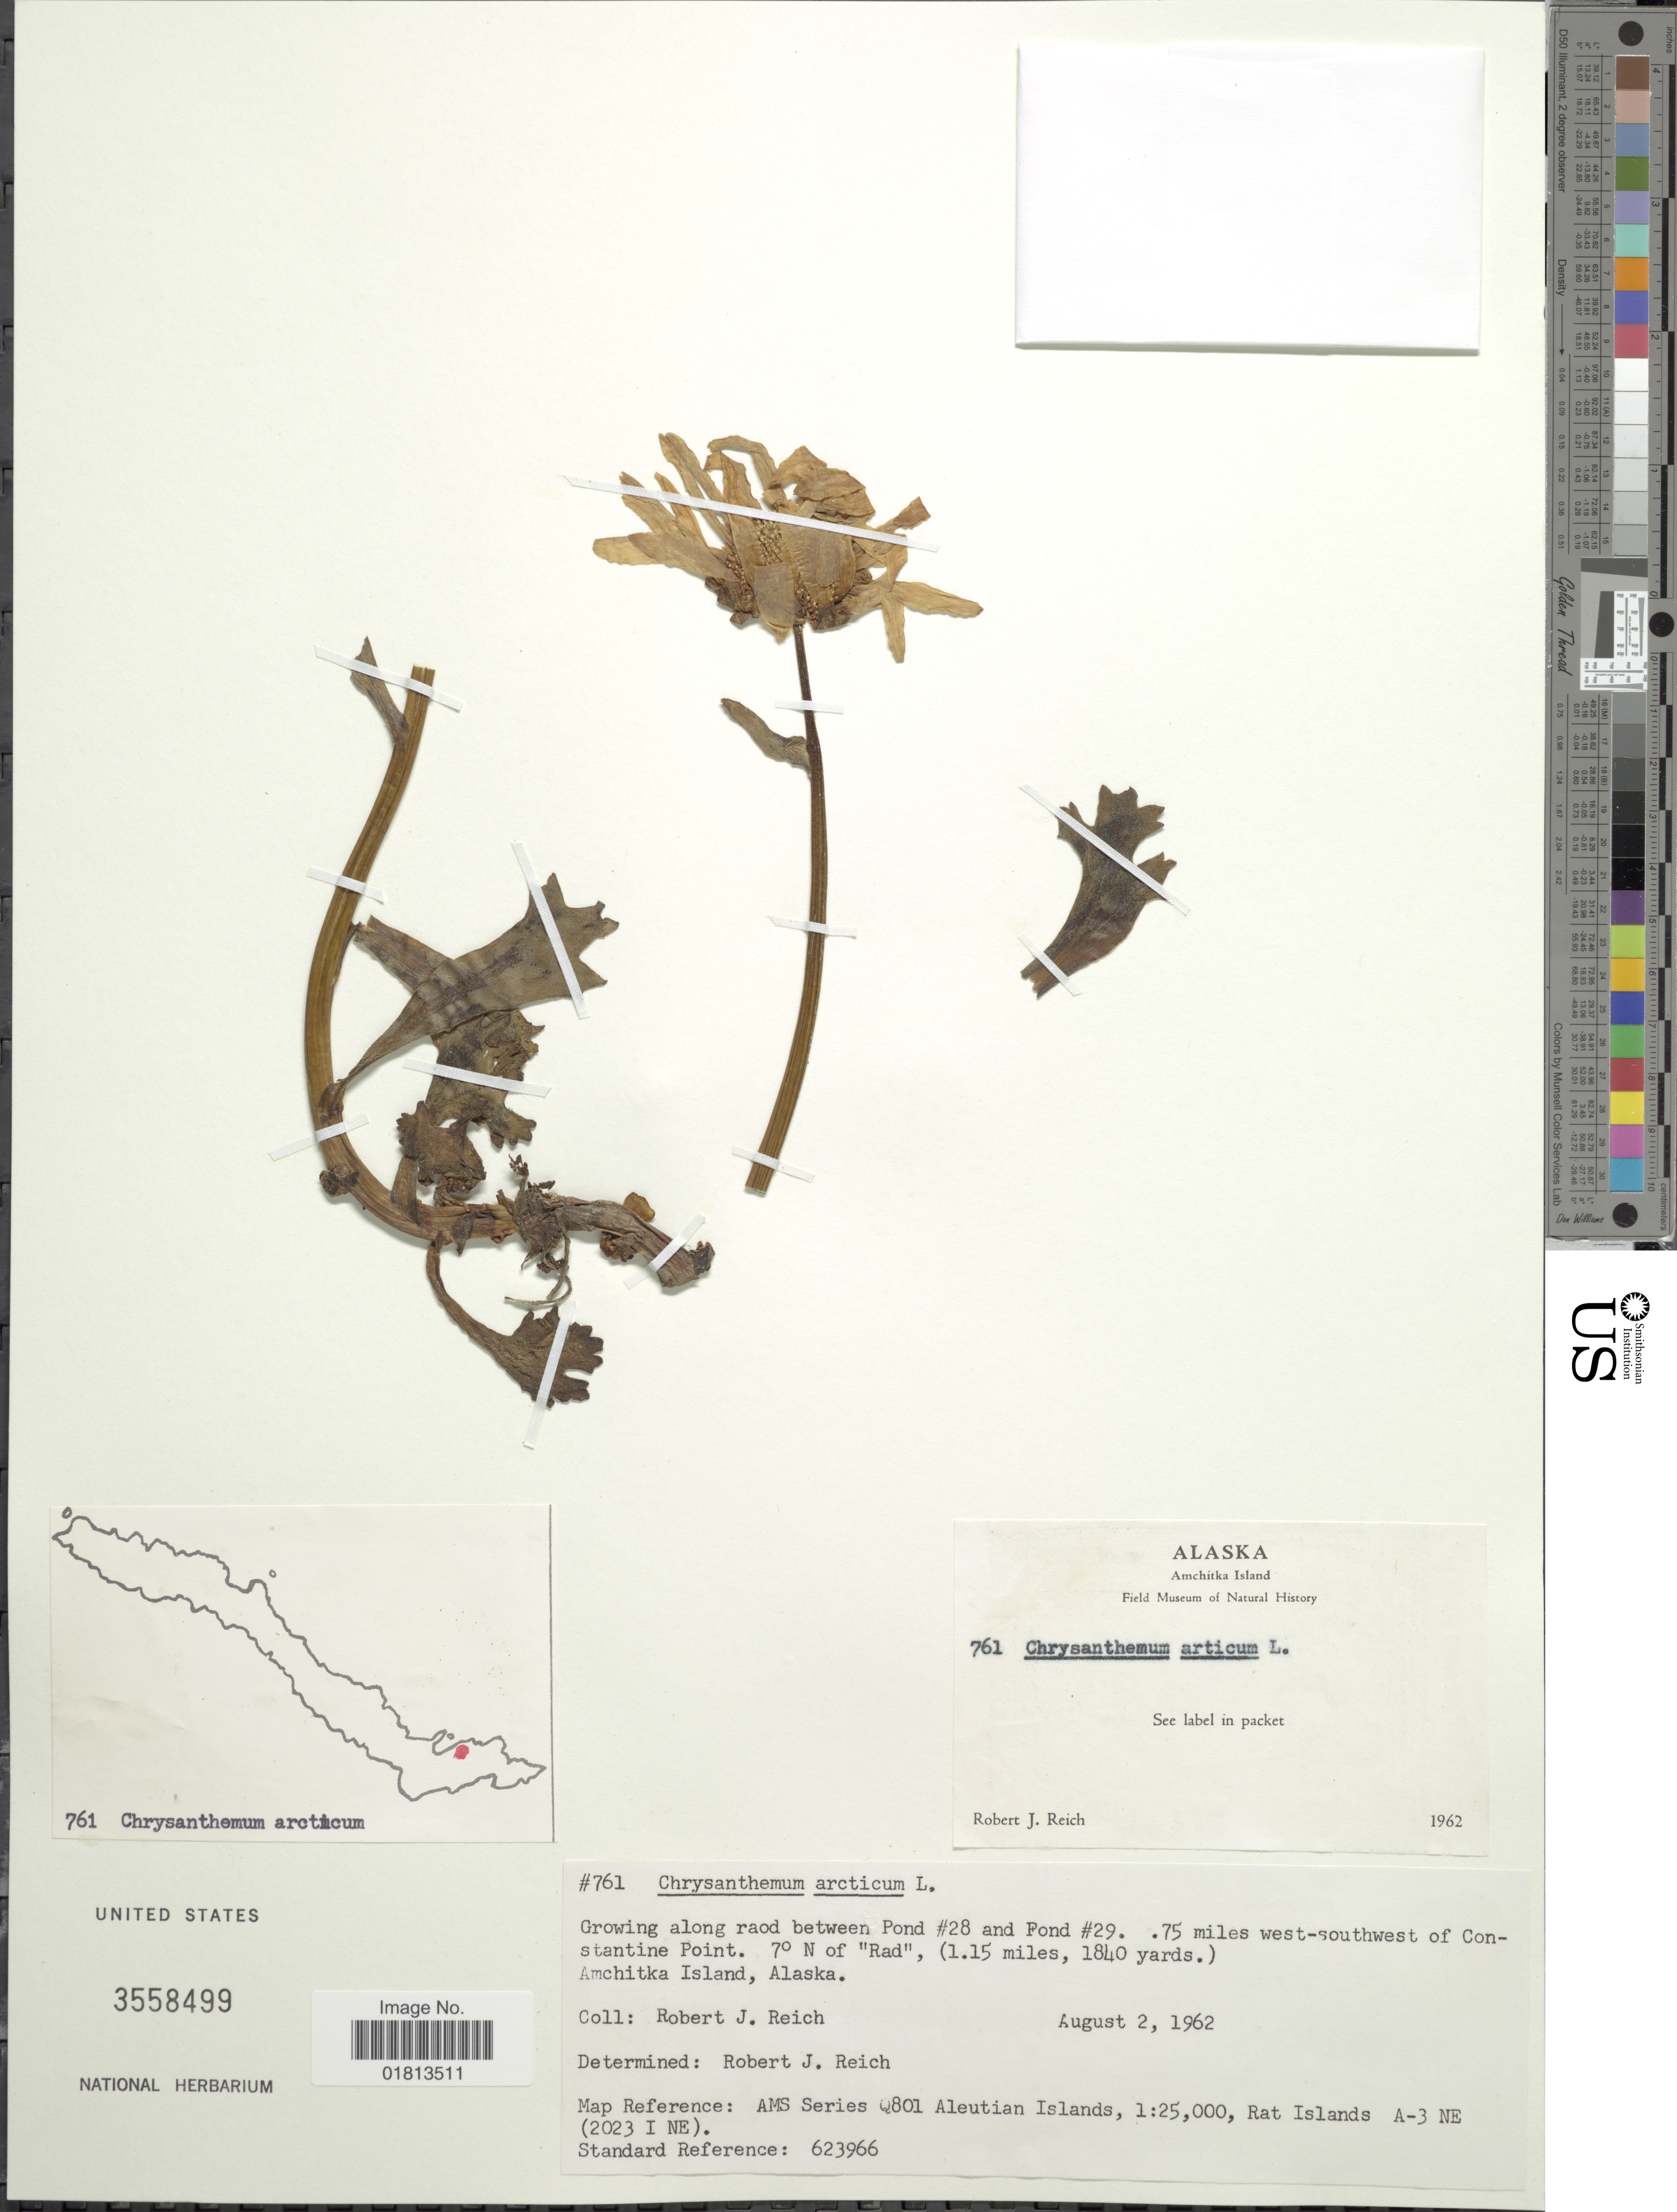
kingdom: Plantae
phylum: Tracheophyta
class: Magnoliopsida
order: Asterales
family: Asteraceae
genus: Dendranthema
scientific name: Dendranthema arcticum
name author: (L.) Tzvelev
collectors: R. Reich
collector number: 761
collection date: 1962-08-02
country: United States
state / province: Alaska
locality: Growing along road between Pond #28 and Pond #29, 75 miles west-southwest of Constantine Point, Amchitka Island, Alaska, 7° N of "Rad" (1.15 miles, 1840 yards)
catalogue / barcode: US 3558499